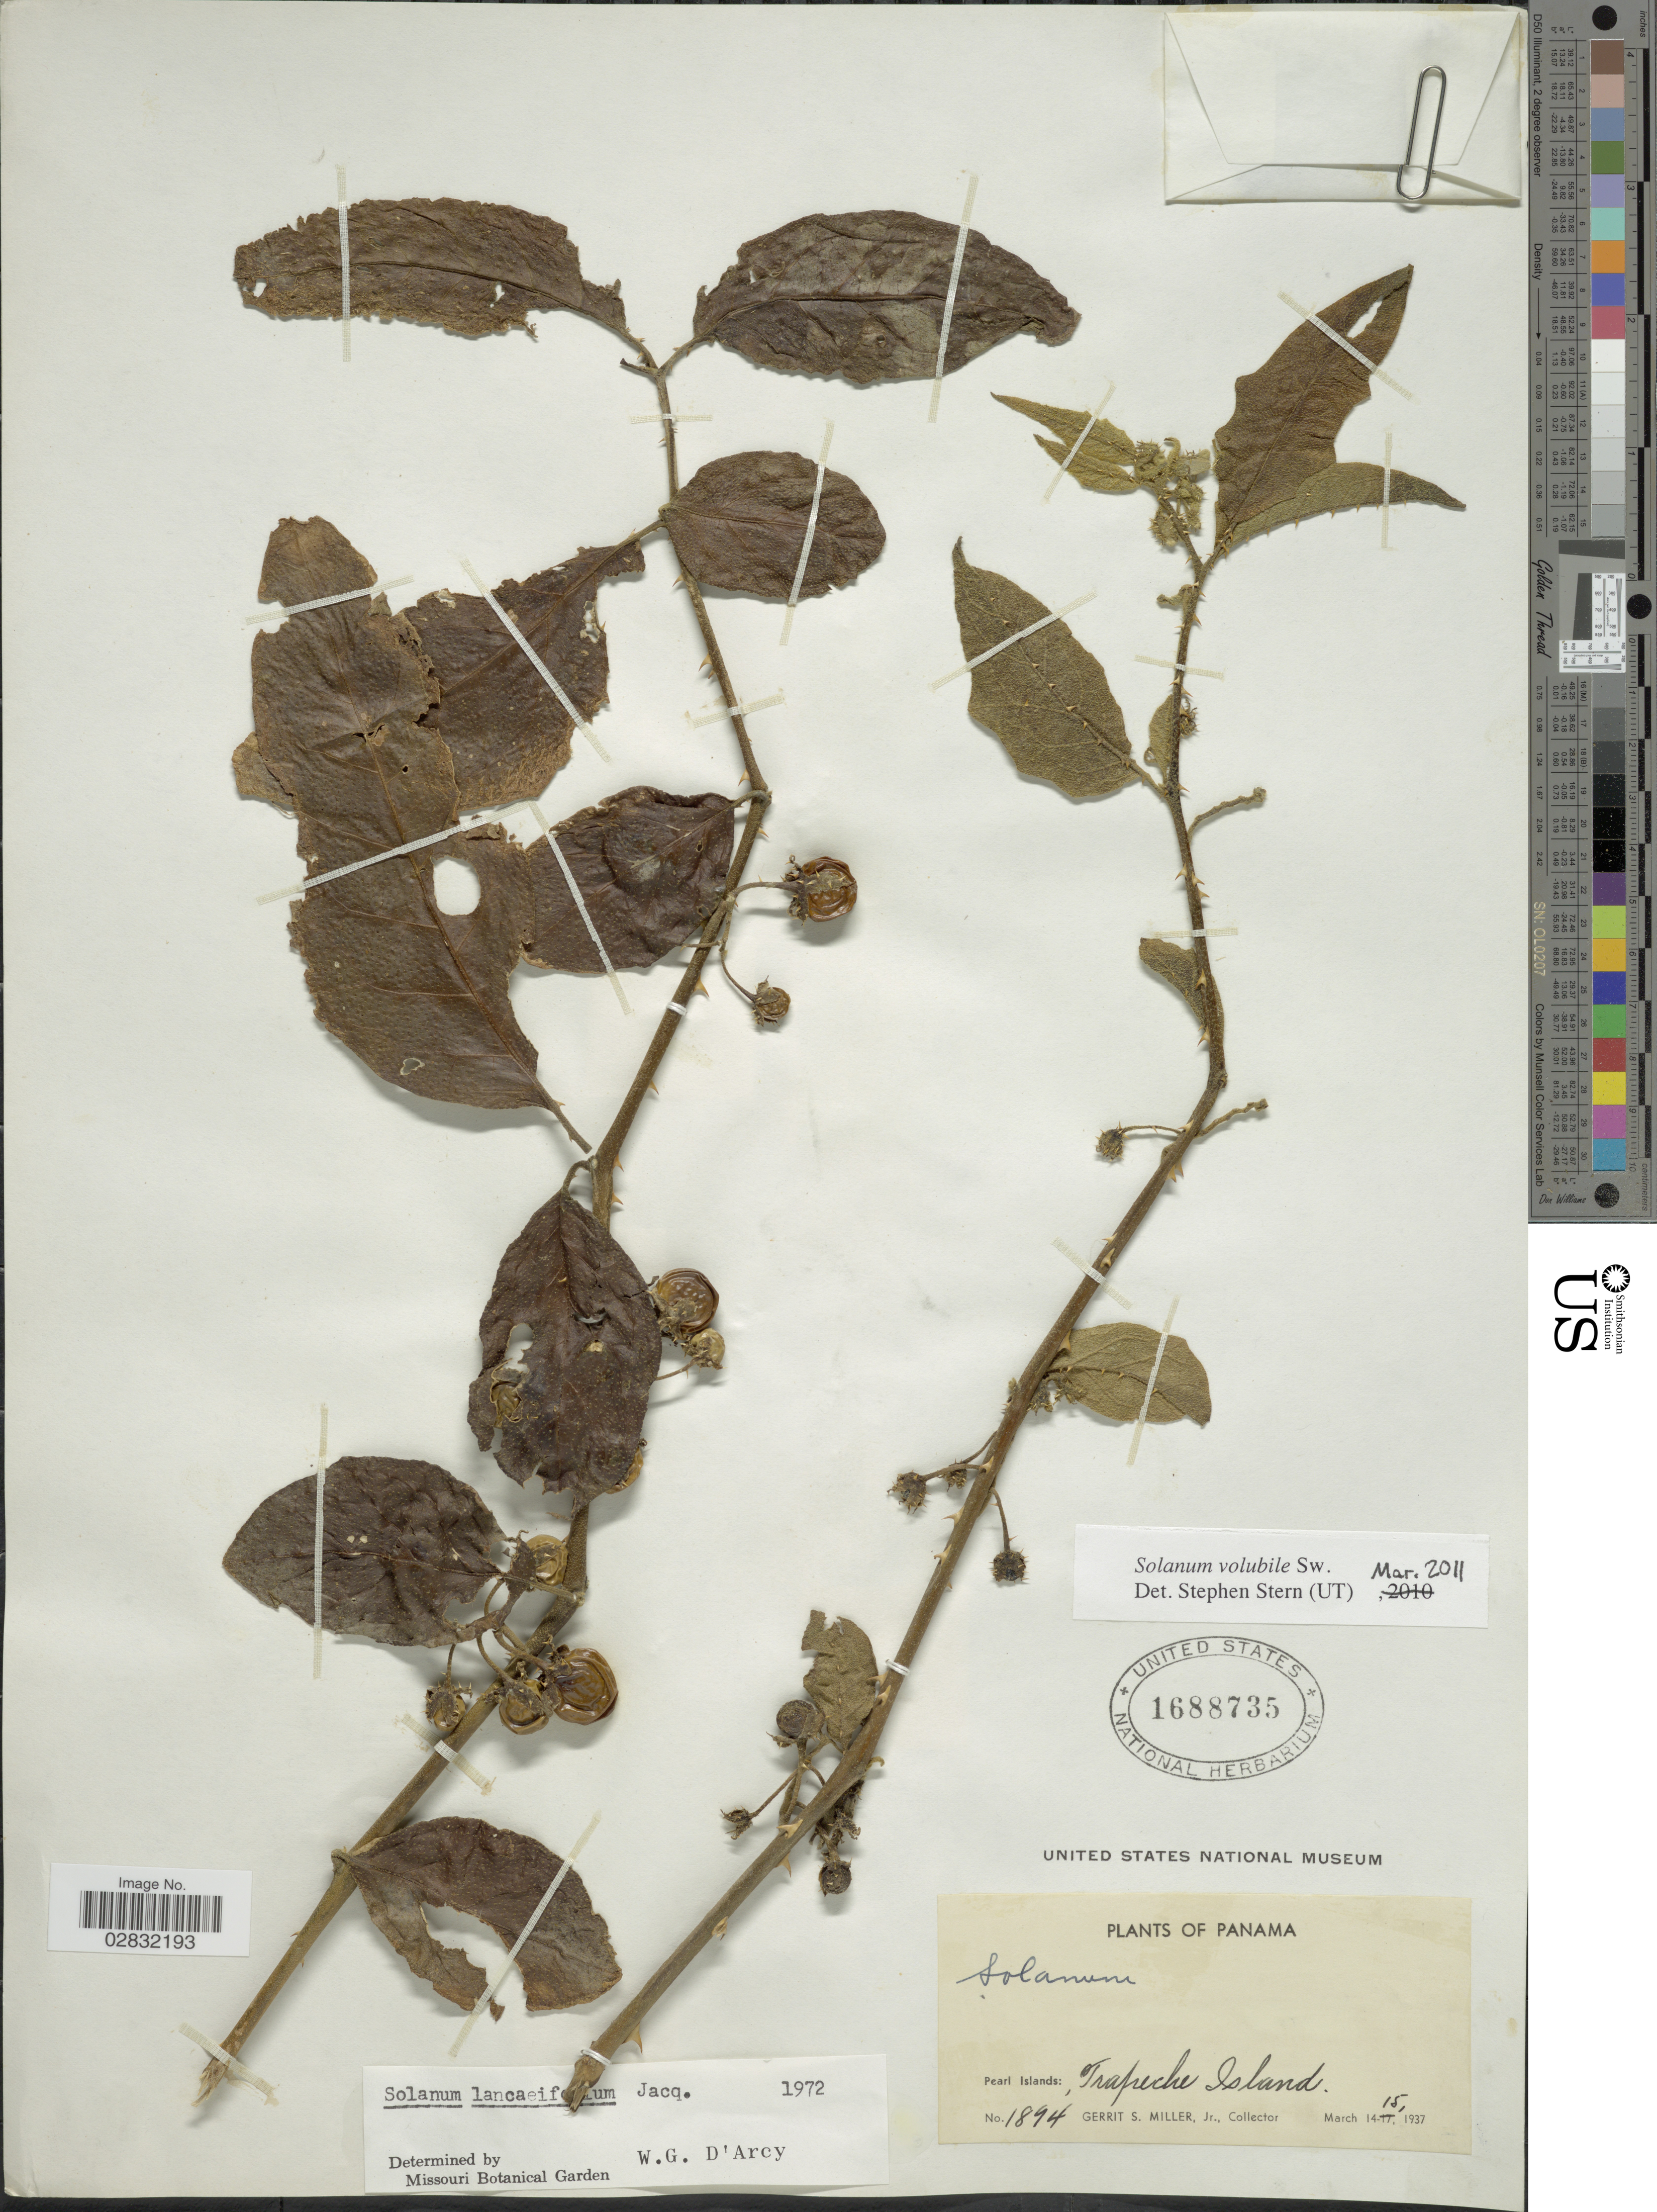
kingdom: Plantae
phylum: Tracheophyta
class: Magnoliopsida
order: Solanales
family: Solanaceae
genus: Solanum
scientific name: Solanum volubile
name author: Sw.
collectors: G. S. Miller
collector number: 1894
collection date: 1937-03-14/1937-03-15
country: Panama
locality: Pearl Islands: Trapeche Island.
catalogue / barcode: US 1688735